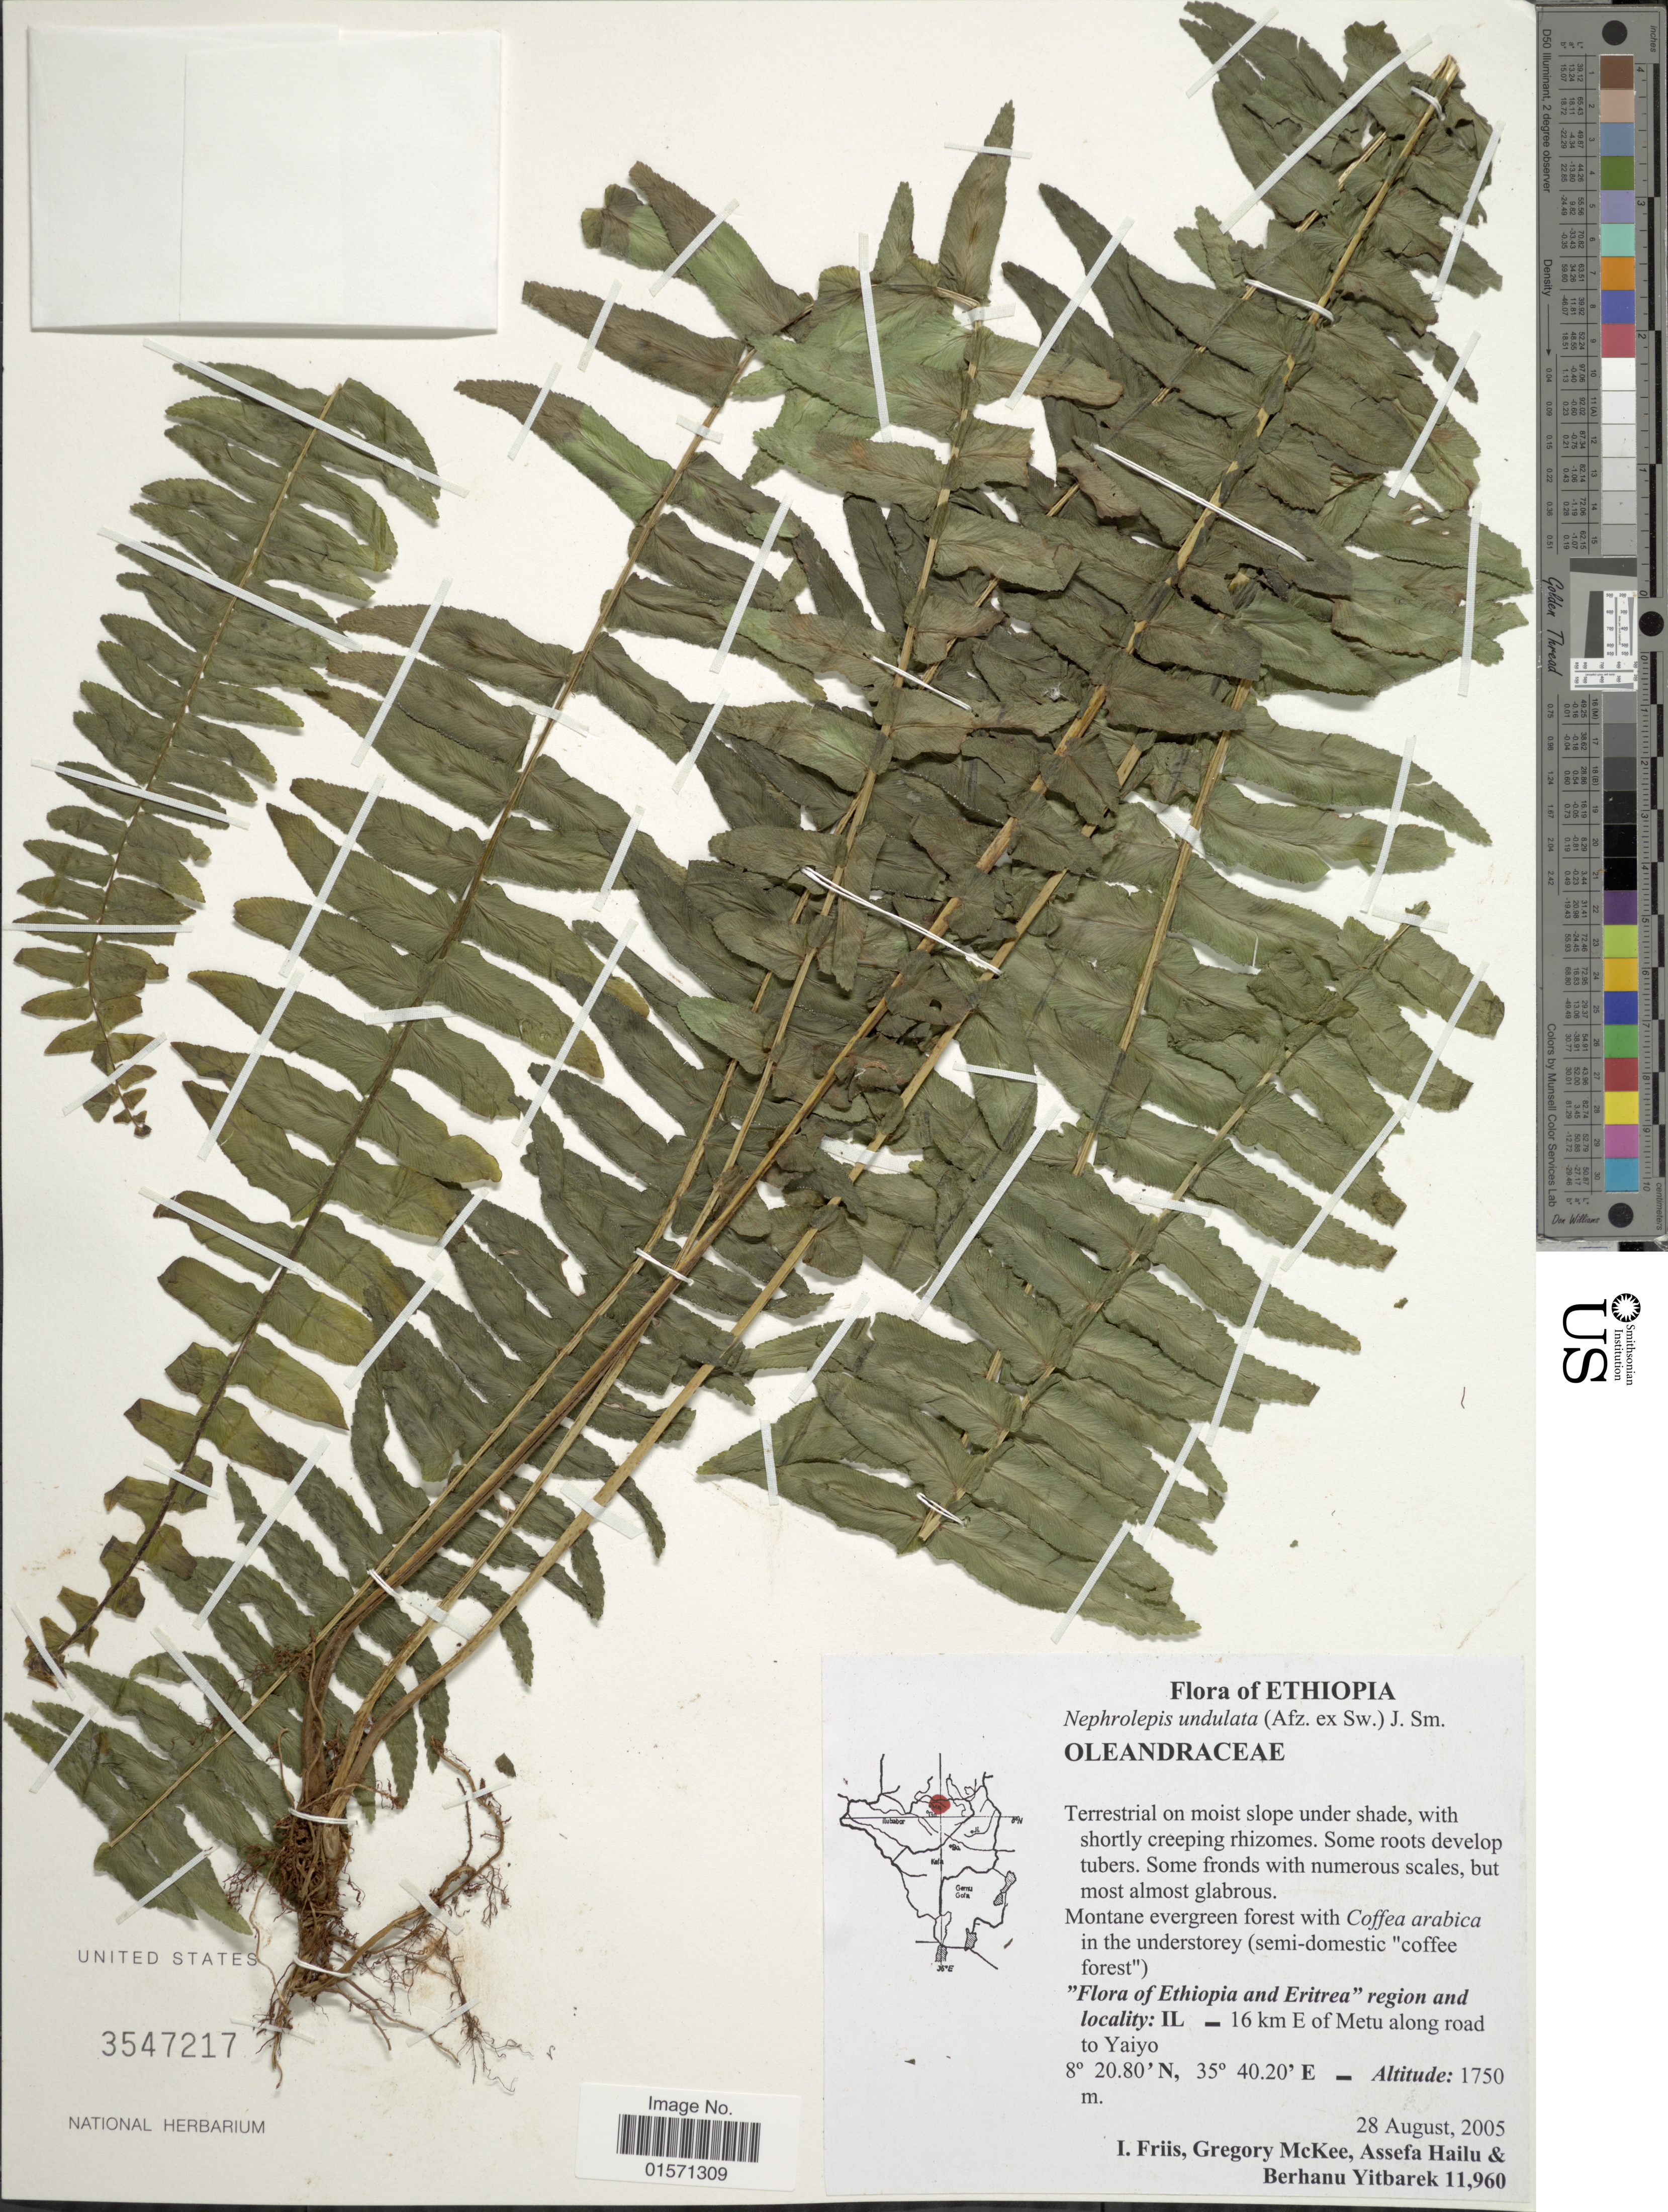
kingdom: Plantae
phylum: Tracheophyta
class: Polypodiopsida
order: Polypodiales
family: Nephrolepidaceae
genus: Nephrolepis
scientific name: Nephrolepis undulata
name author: J. Sm.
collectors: I. Friis, G. S. McKee, A. Hailu & B. Yitbarek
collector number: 11960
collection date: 2005-08-28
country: Ethiopia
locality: Ethiopia and Eritrea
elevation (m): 1750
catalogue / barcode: US 3547217